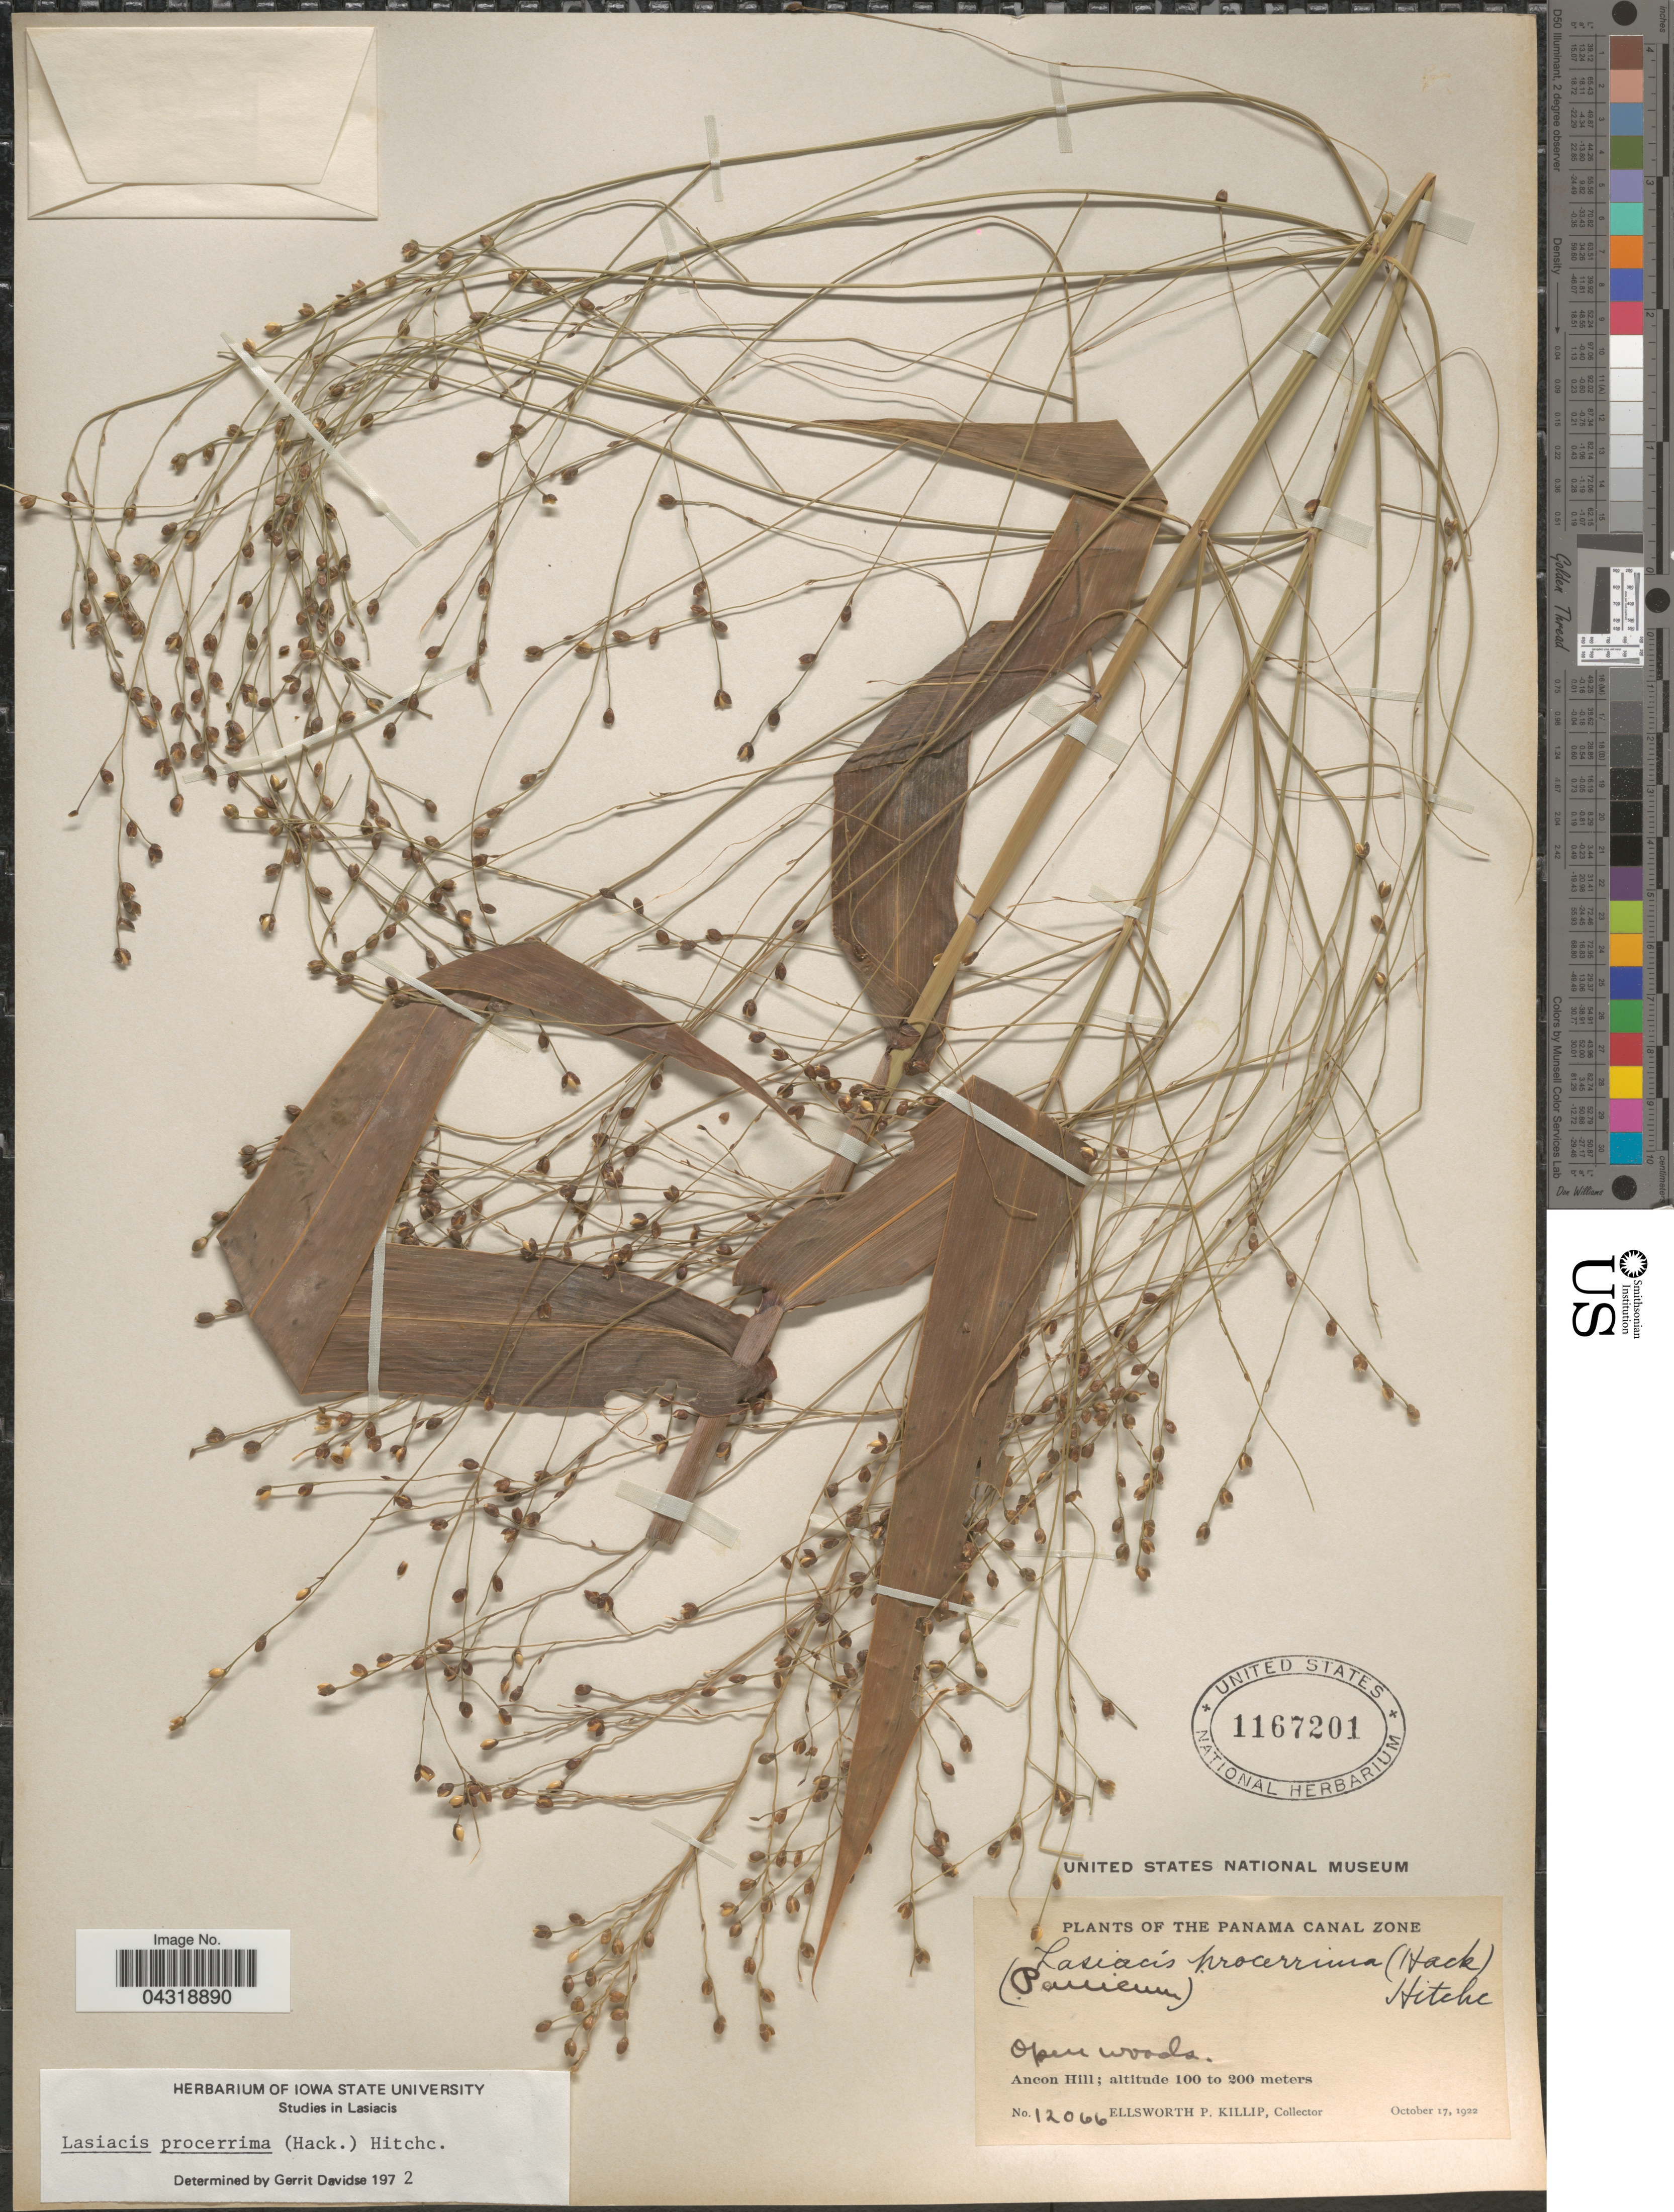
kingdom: Plantae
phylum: Tracheophyta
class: Liliopsida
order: Poales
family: Poaceae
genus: Lasiacis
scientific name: Lasiacis procerrima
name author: (Hack.) Hitchc.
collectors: E. P. Killip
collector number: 12066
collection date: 1922-10-17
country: Panama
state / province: Colón / Panamá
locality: The Panama Canal Zone. Ancon Hill.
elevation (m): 100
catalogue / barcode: US 1167201